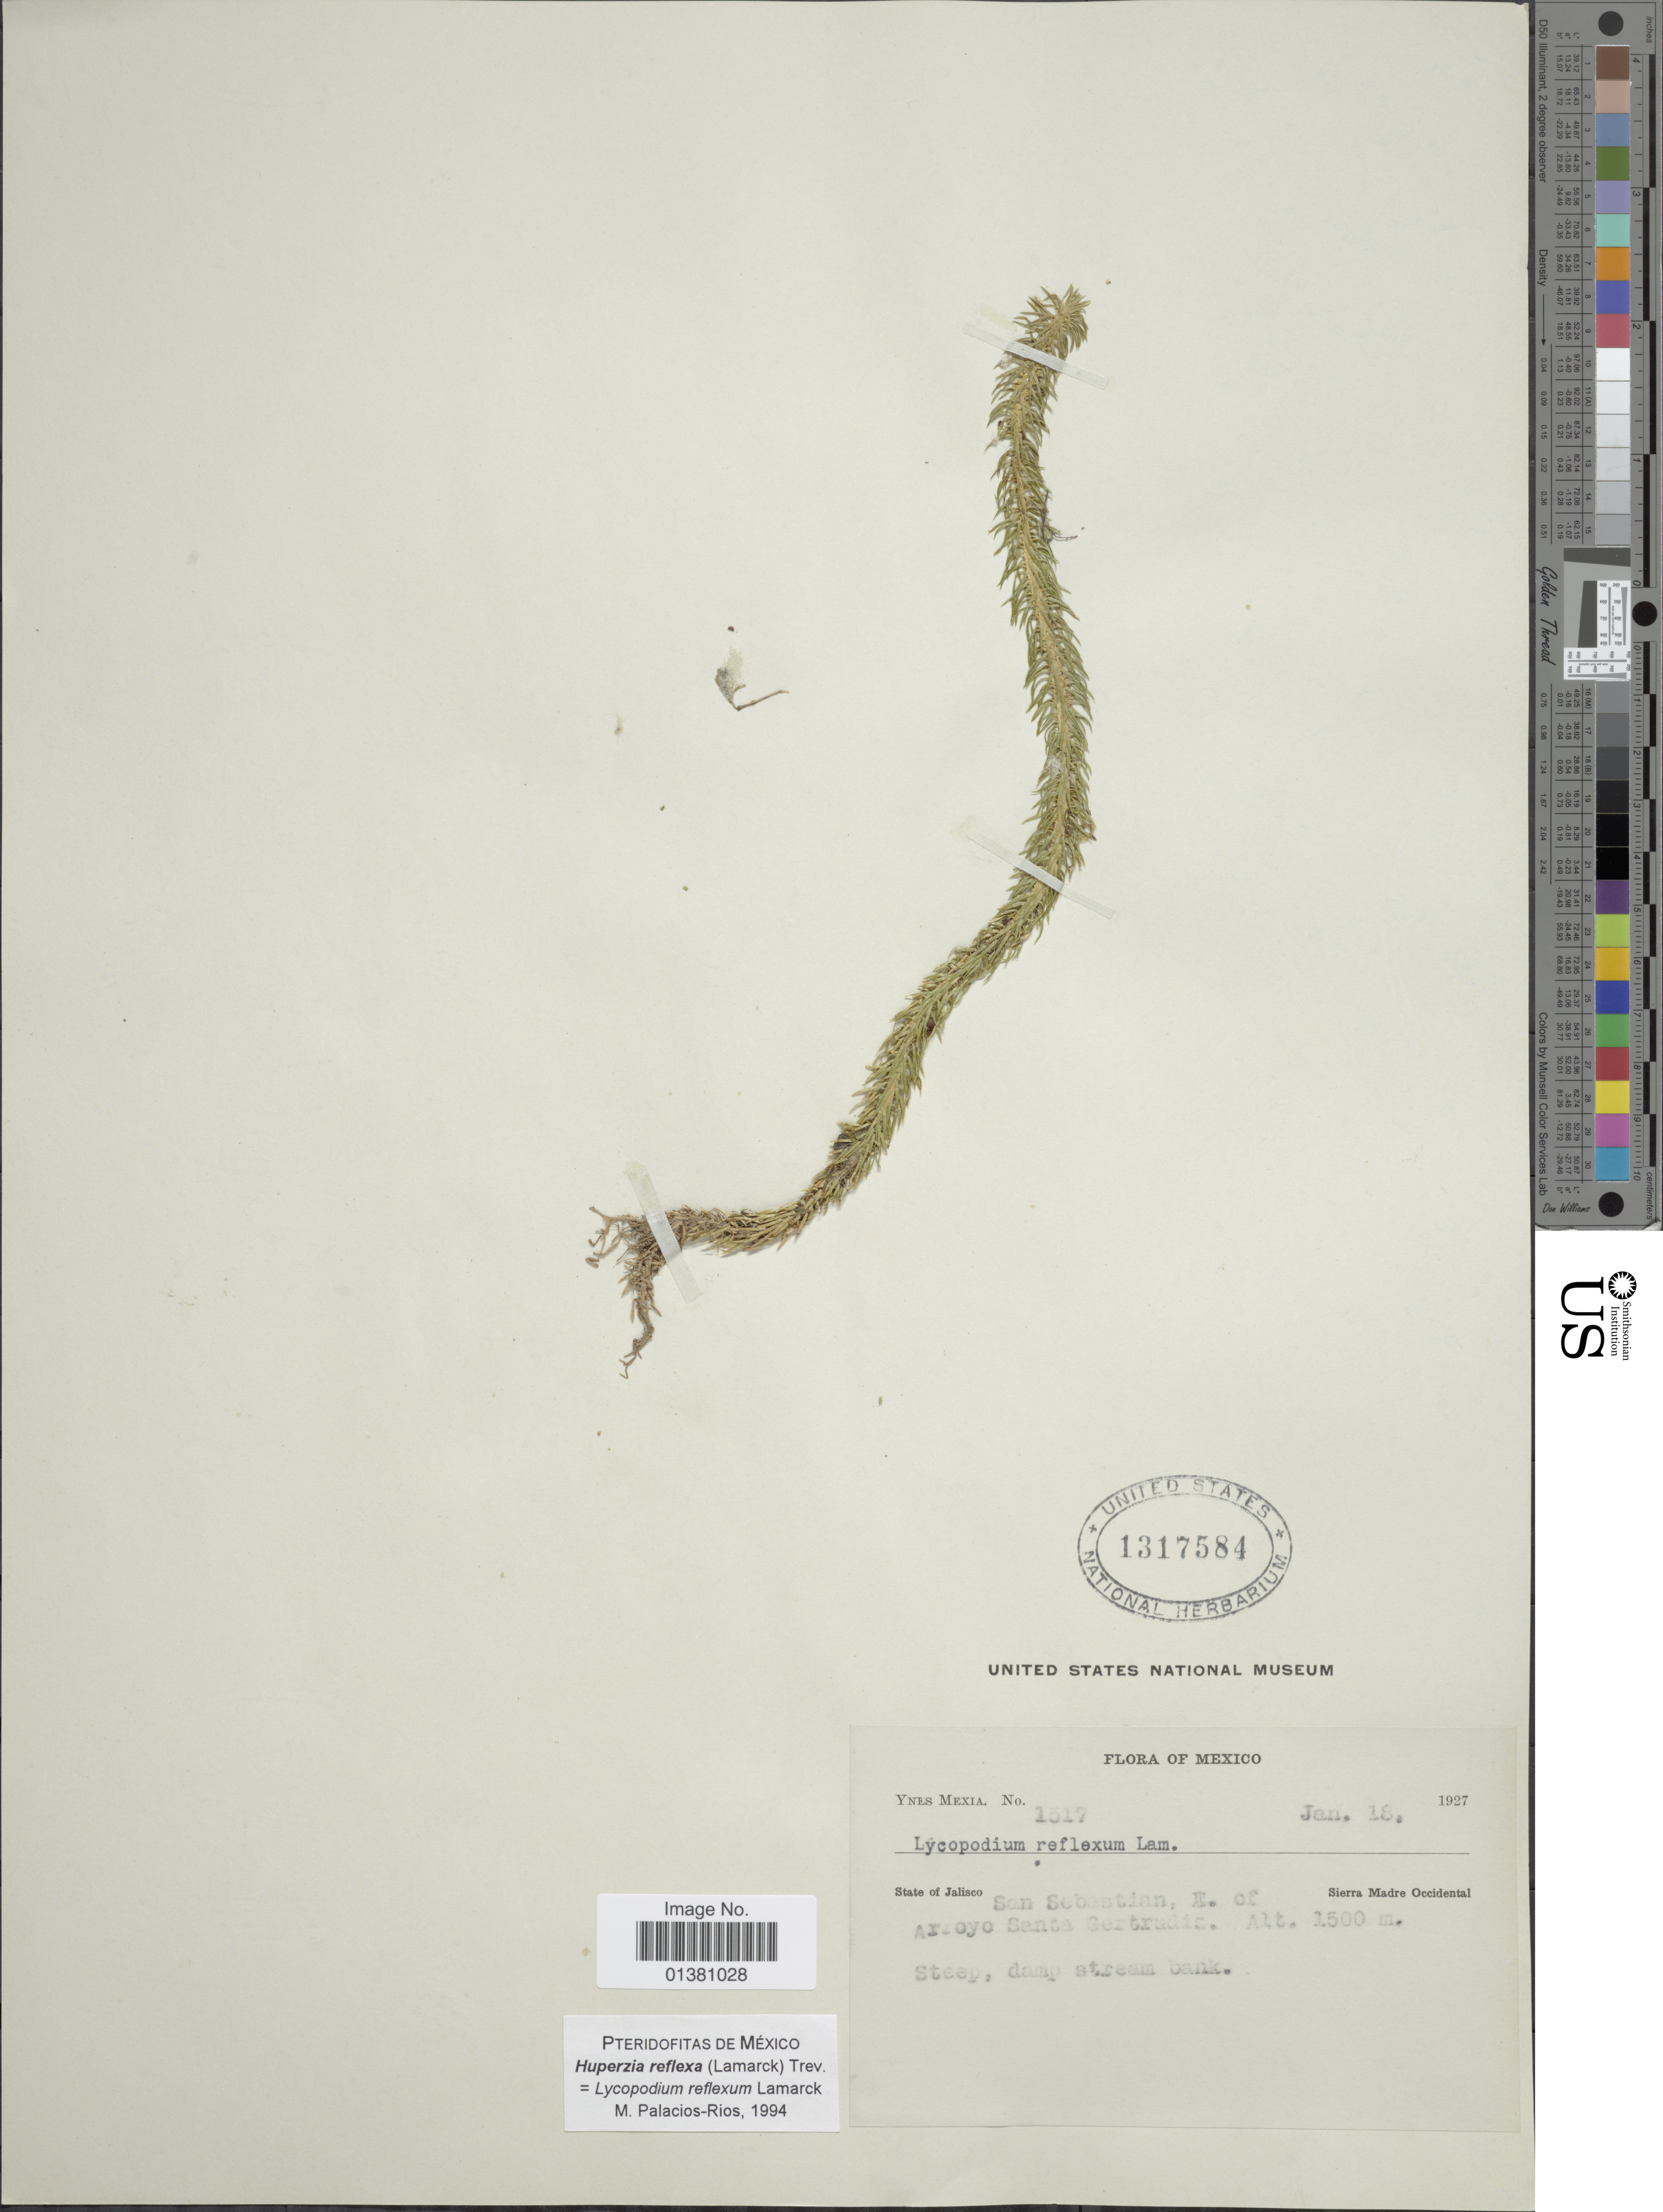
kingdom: Plantae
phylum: Tracheophyta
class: Lycopodiopsida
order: Lycopodiales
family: Lycopodiaceae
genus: Phlegmariurus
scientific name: Phlegmariurus reflexus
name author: (Lam.) B. Øllg.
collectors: Y. Mexia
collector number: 1517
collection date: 1927-01-18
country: Mexico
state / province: Jalisco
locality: State of Jalisco San Sebastian, E of Arroya Santa Gertudis, Sierra Madre Occidental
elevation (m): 1500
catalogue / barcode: US 1317584